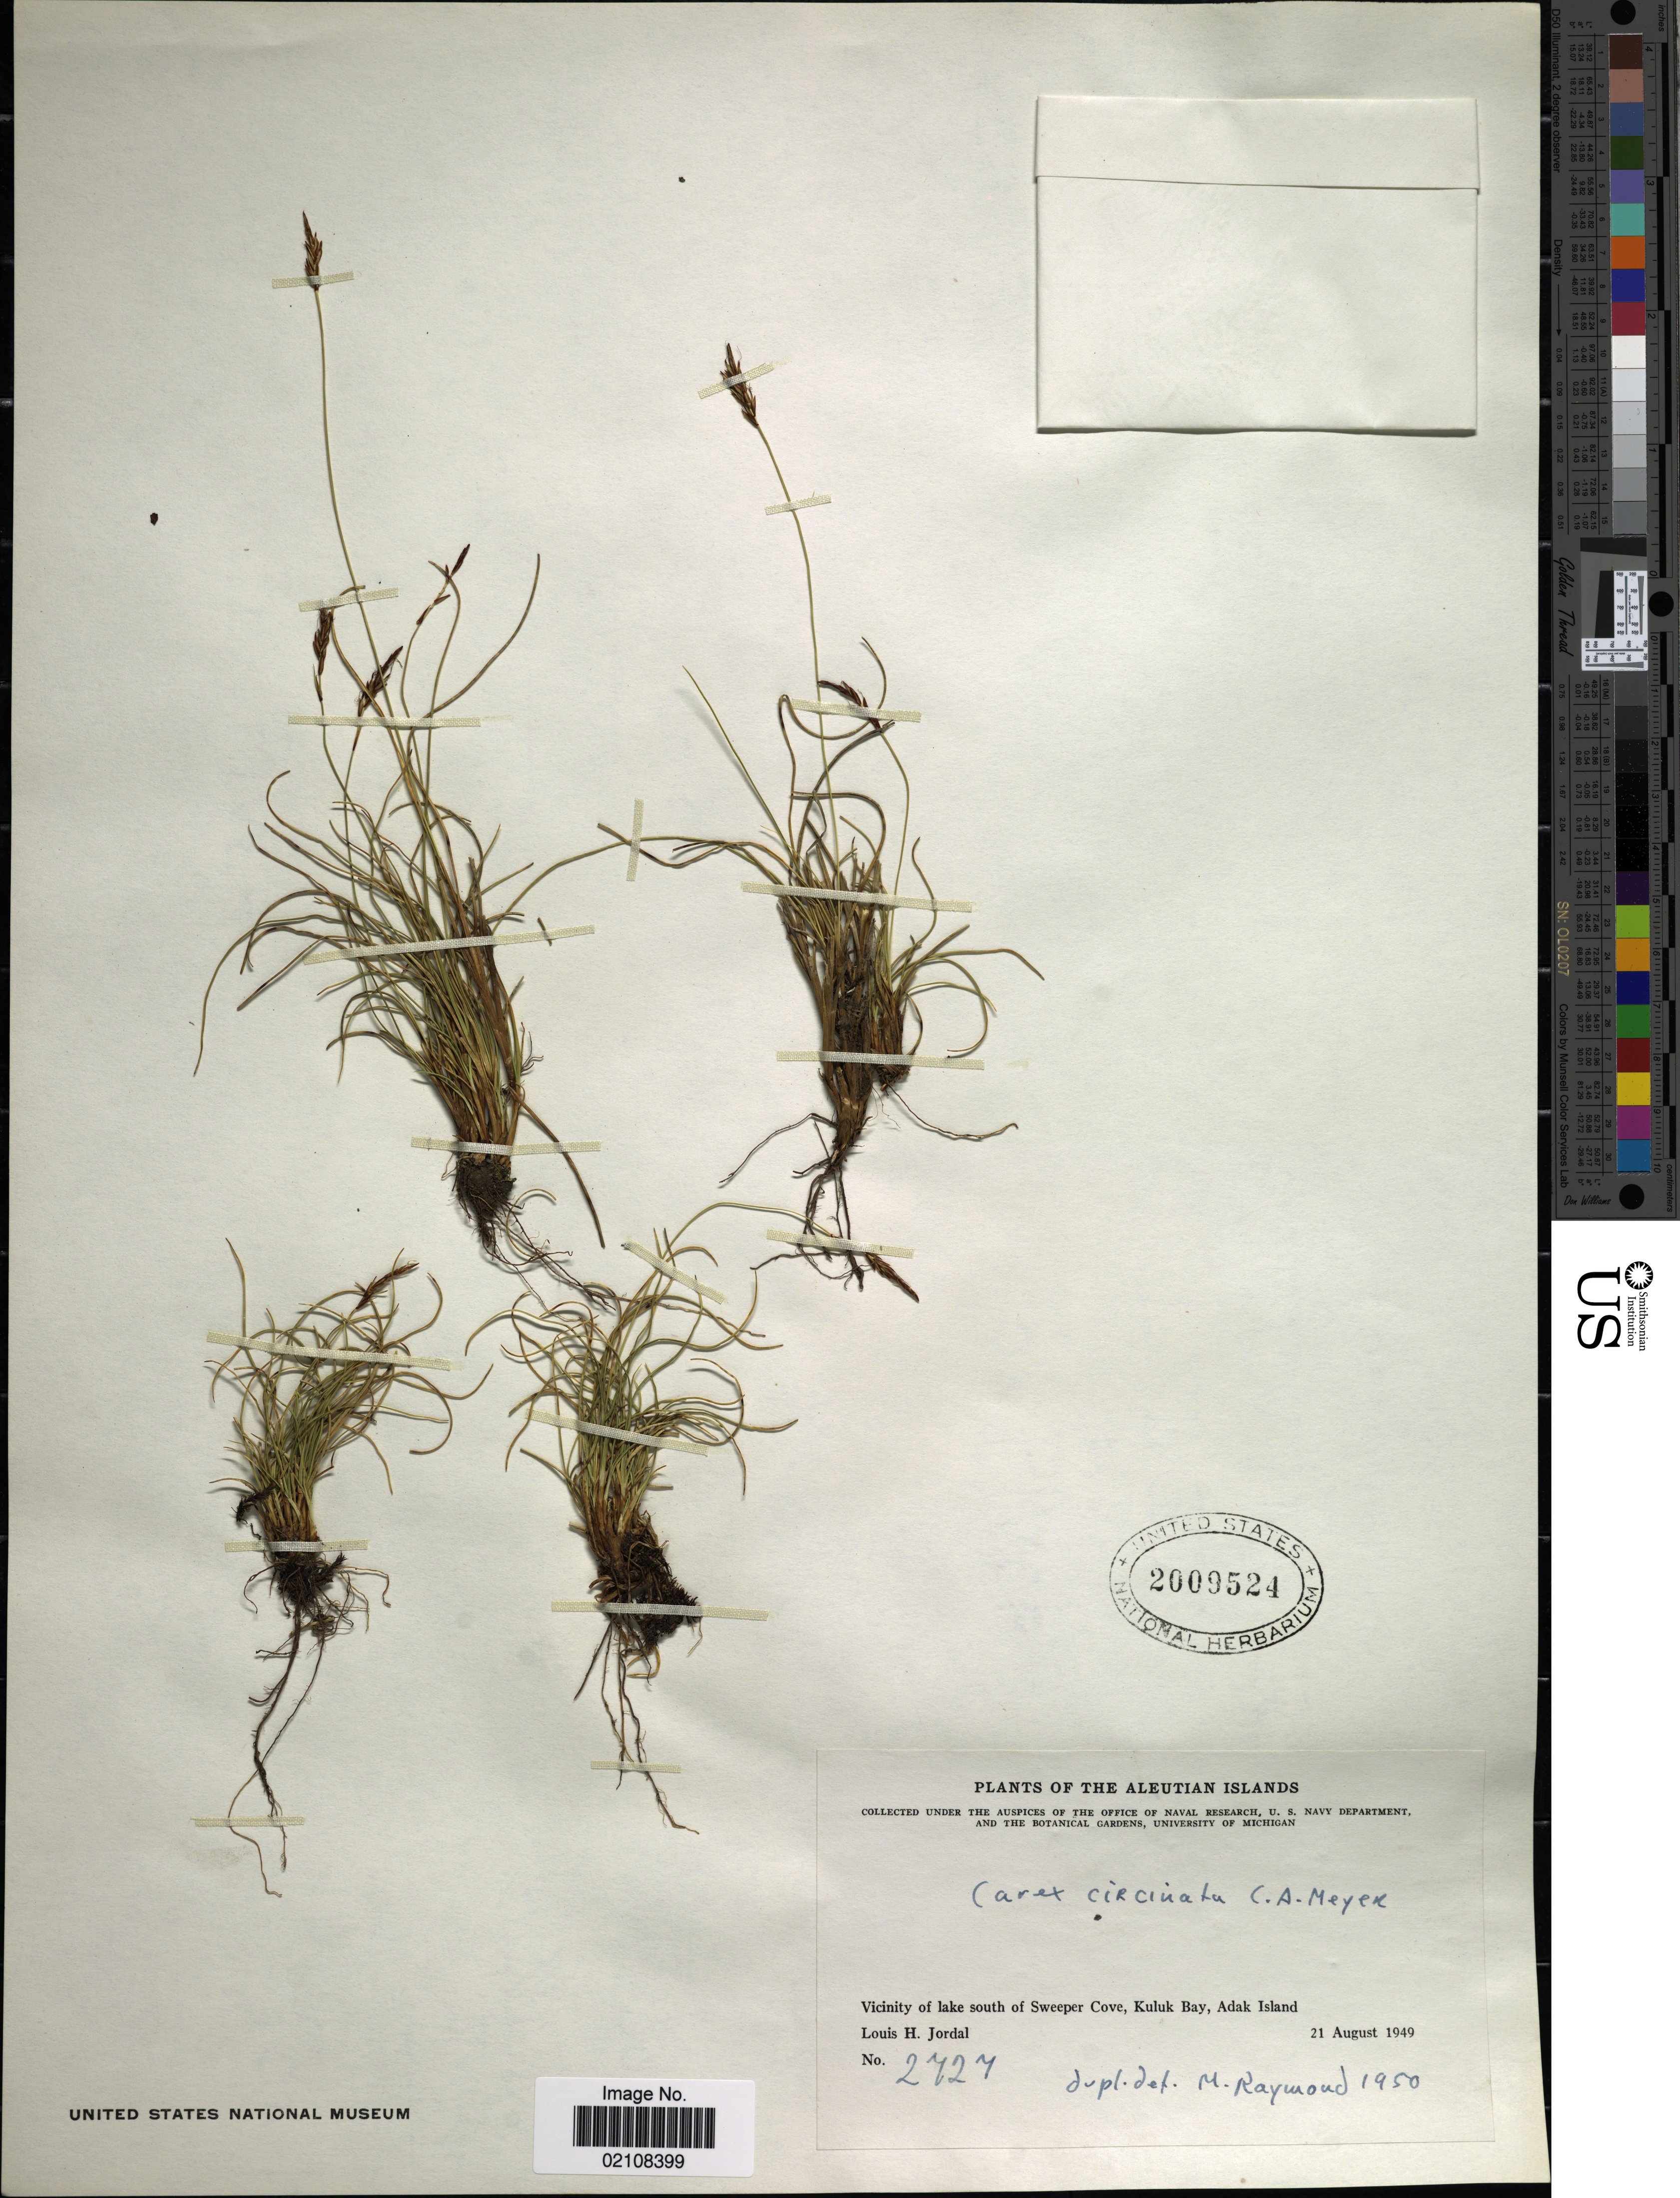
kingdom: Plantae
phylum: Tracheophyta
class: Liliopsida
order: Poales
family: Cyperaceae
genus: Carex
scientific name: Carex circinata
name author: C.A. Mey.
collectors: L. Jordal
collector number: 2727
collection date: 1949-08-21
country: United States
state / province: Alaska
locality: Aleutian Islands. Vicinity of lake south of Sweeper Cove, Kuluk Bay, Adak Island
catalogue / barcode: US 2009524